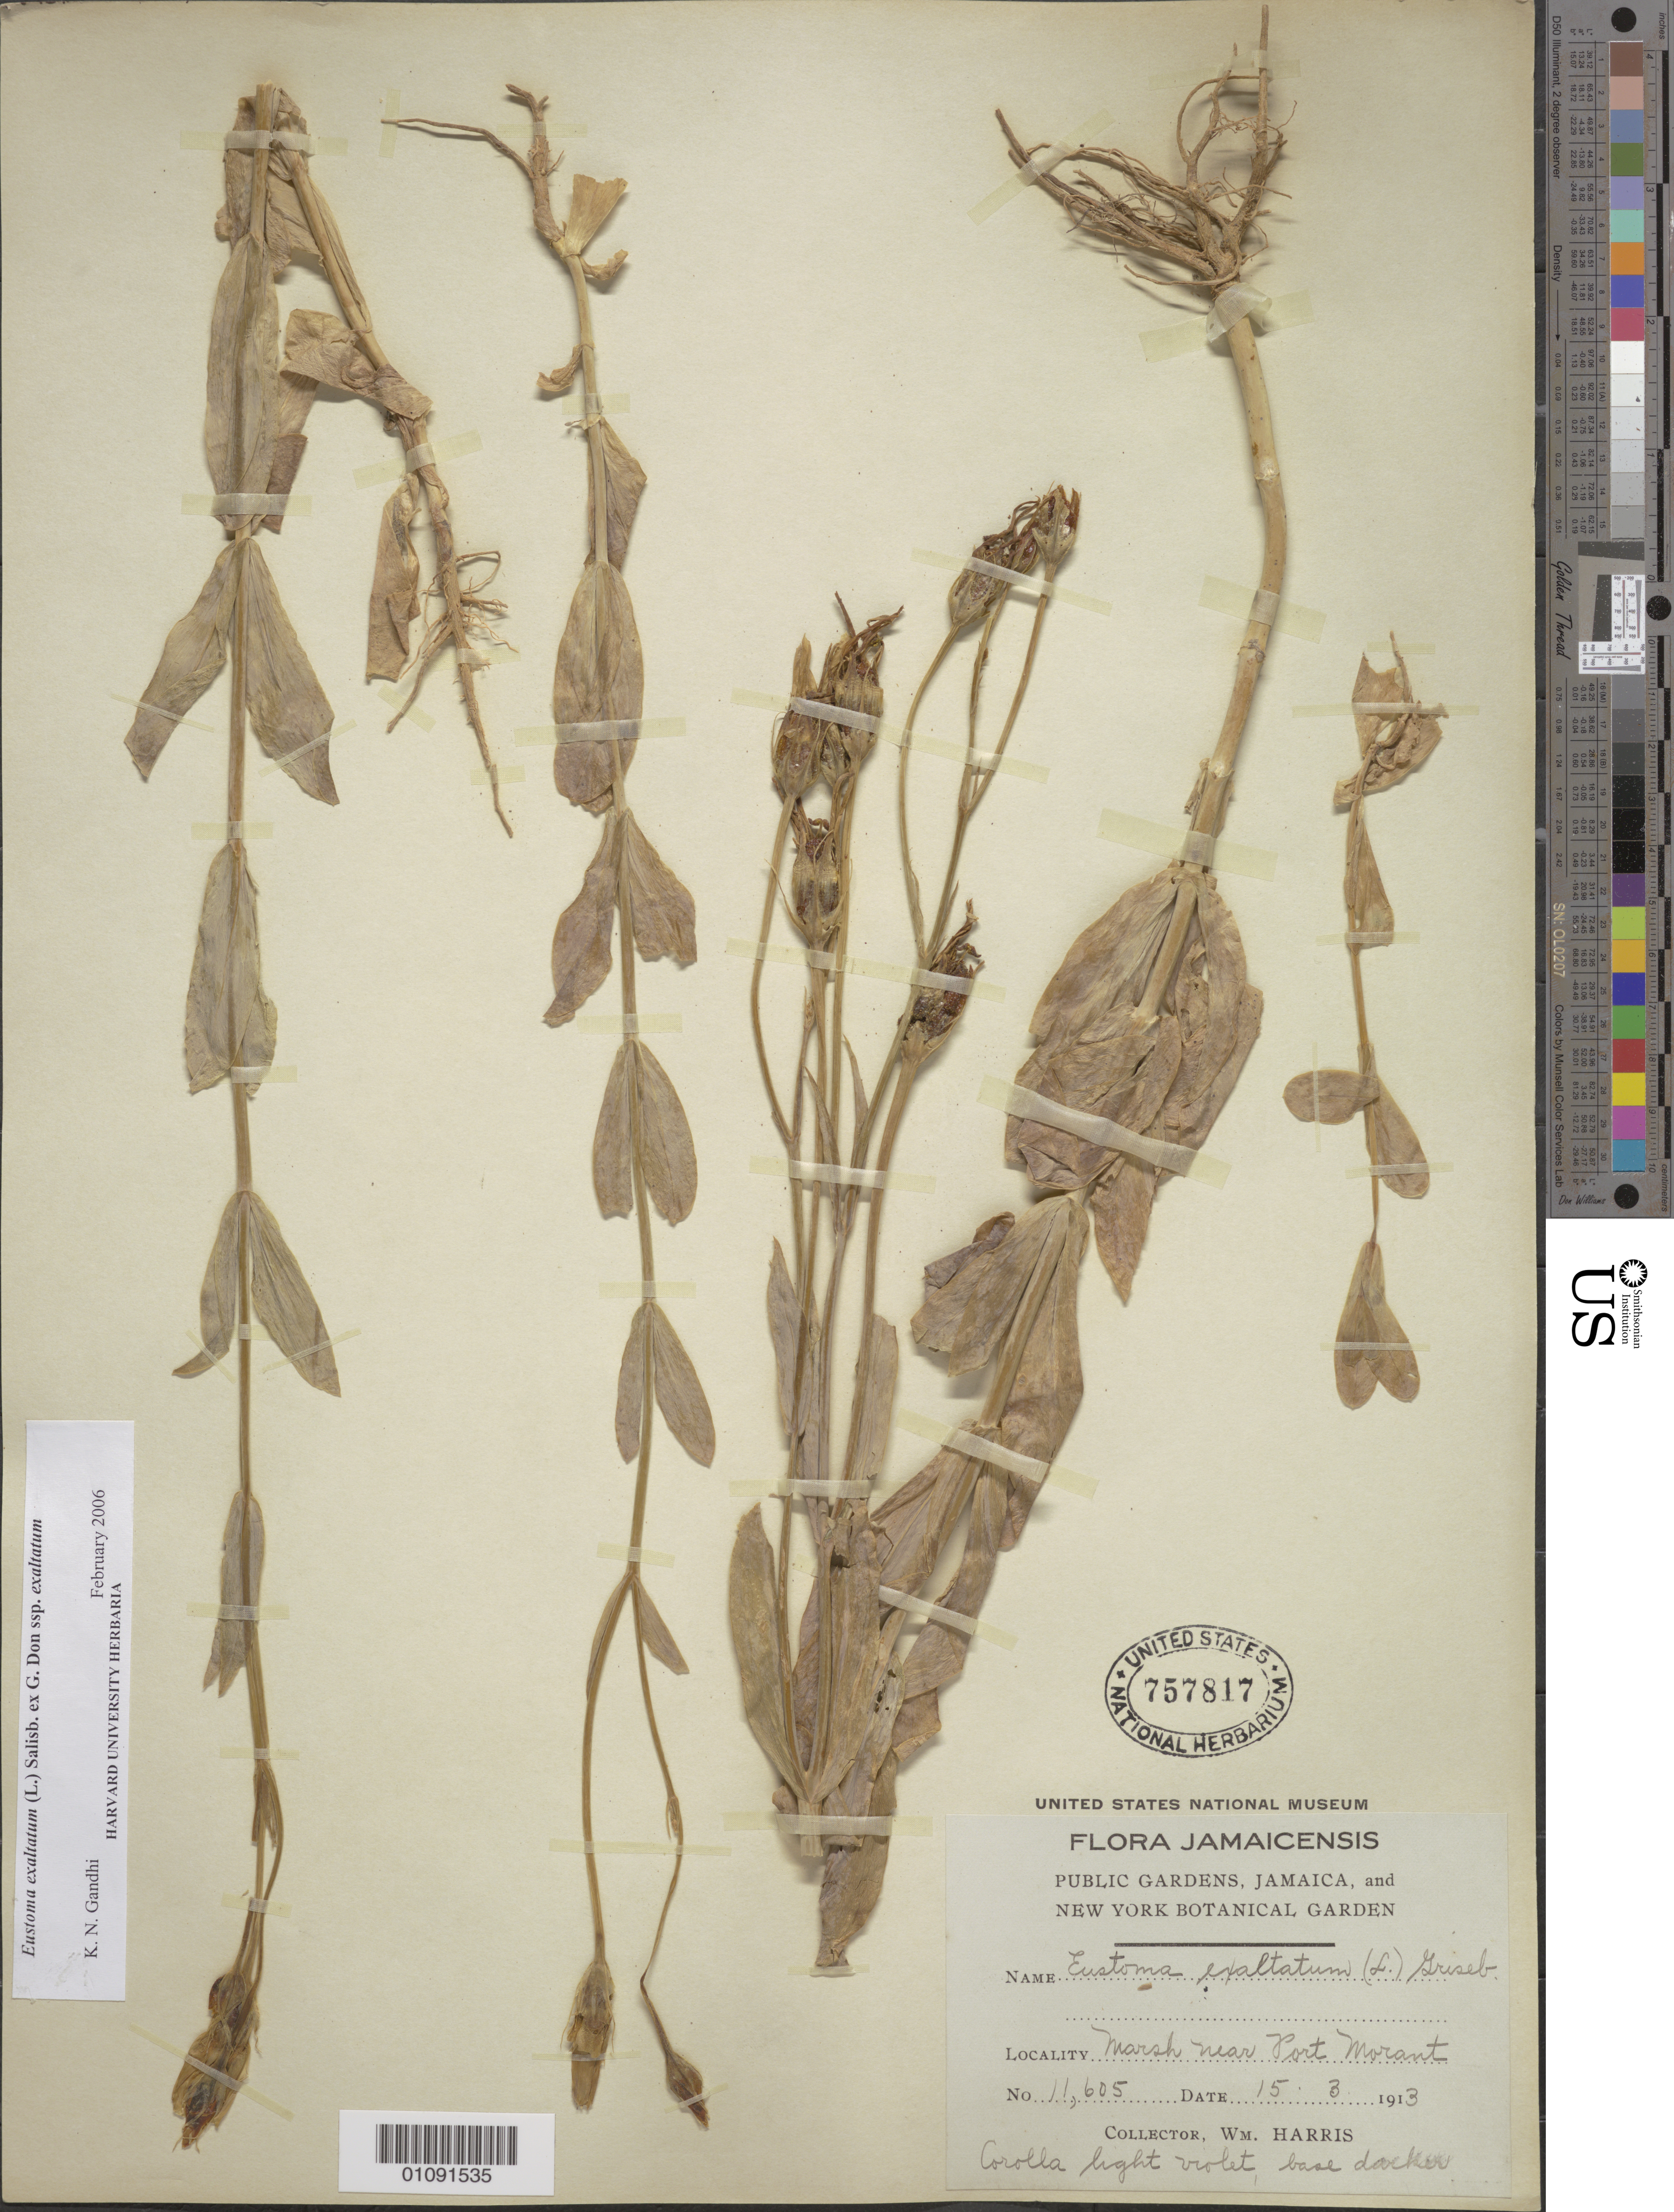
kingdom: Plantae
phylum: Tracheophyta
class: Magnoliopsida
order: Gentianales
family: Gentianaceae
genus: Eustoma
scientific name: Eustoma exaltatum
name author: (L.) Salisb. ex Don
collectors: W. Harris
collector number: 11605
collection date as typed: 15 Mar 1913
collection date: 1913-03-15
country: Jamaica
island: Jamaica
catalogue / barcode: US 757817